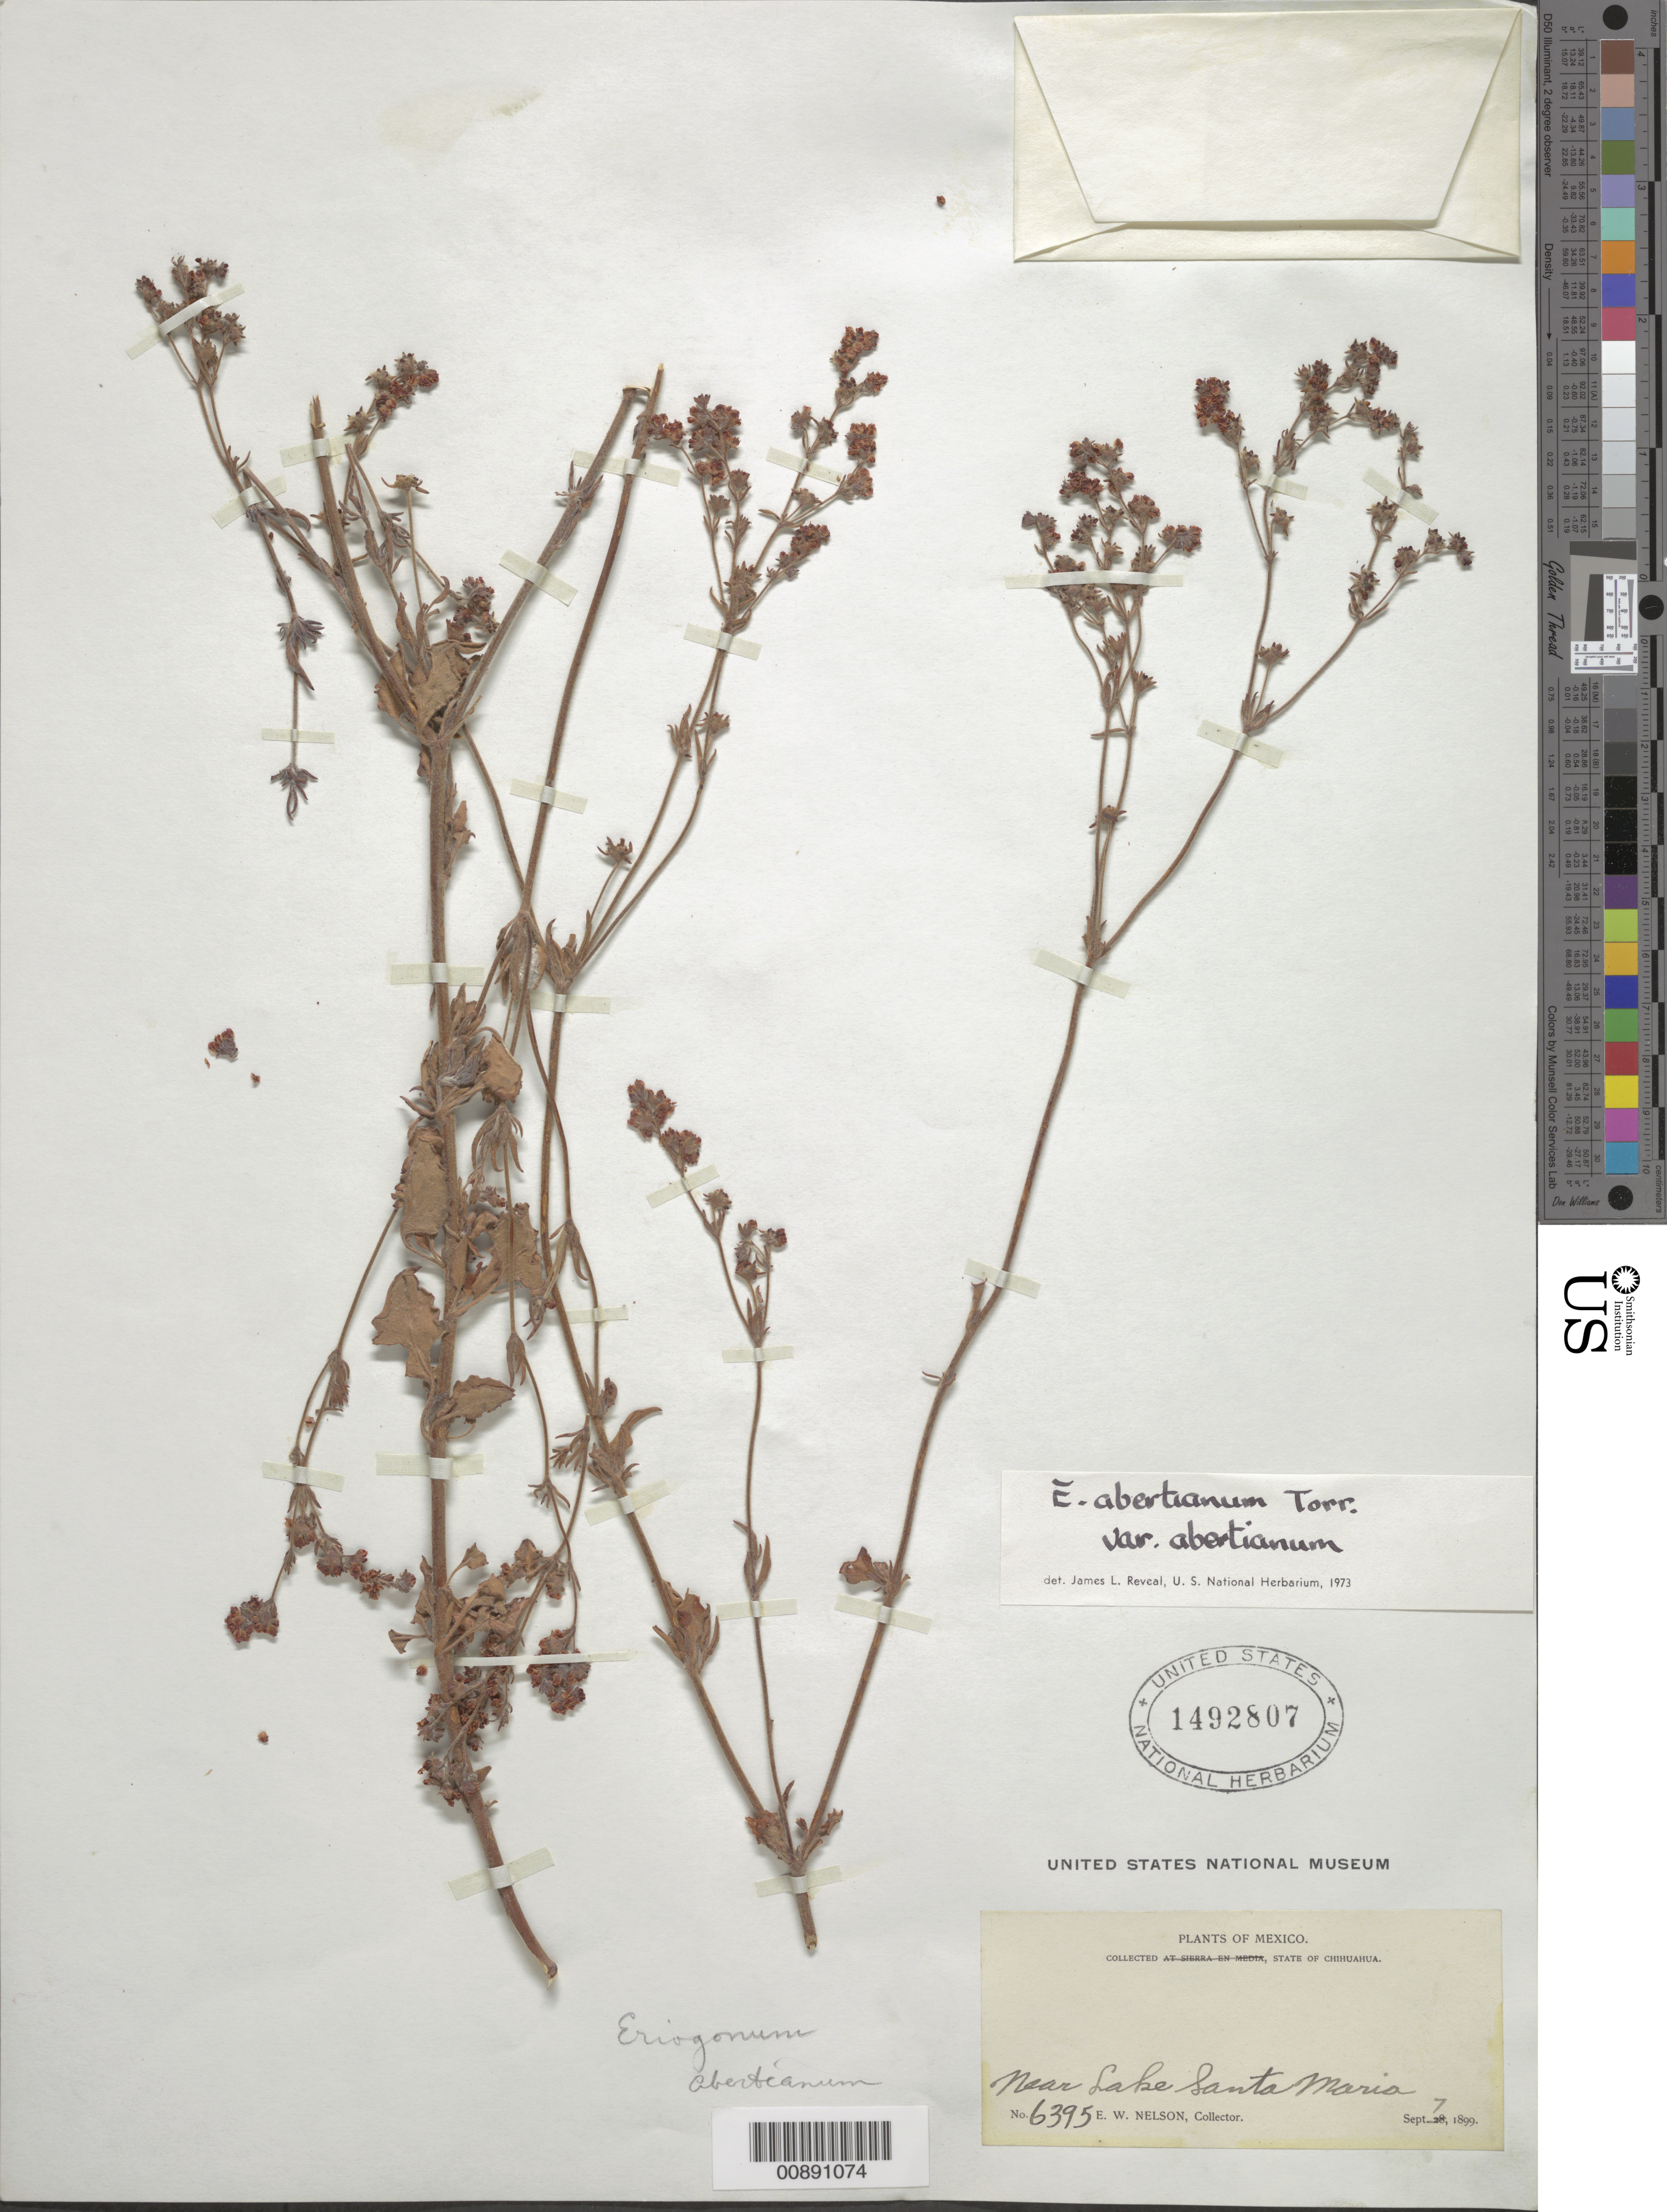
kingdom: Plantae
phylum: Tracheophyta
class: Magnoliopsida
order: Caryophyllales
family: Polygonaceae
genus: Eriogonum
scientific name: Eriogonum abertianum var. abertianum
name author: Torr.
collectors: E. W. Nelson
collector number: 6395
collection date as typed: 07 Sep 1899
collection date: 1899-09-07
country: Mexico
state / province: Chihuahua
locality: Near Lake Santa Maria, Chihuahua.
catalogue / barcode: US 1492807